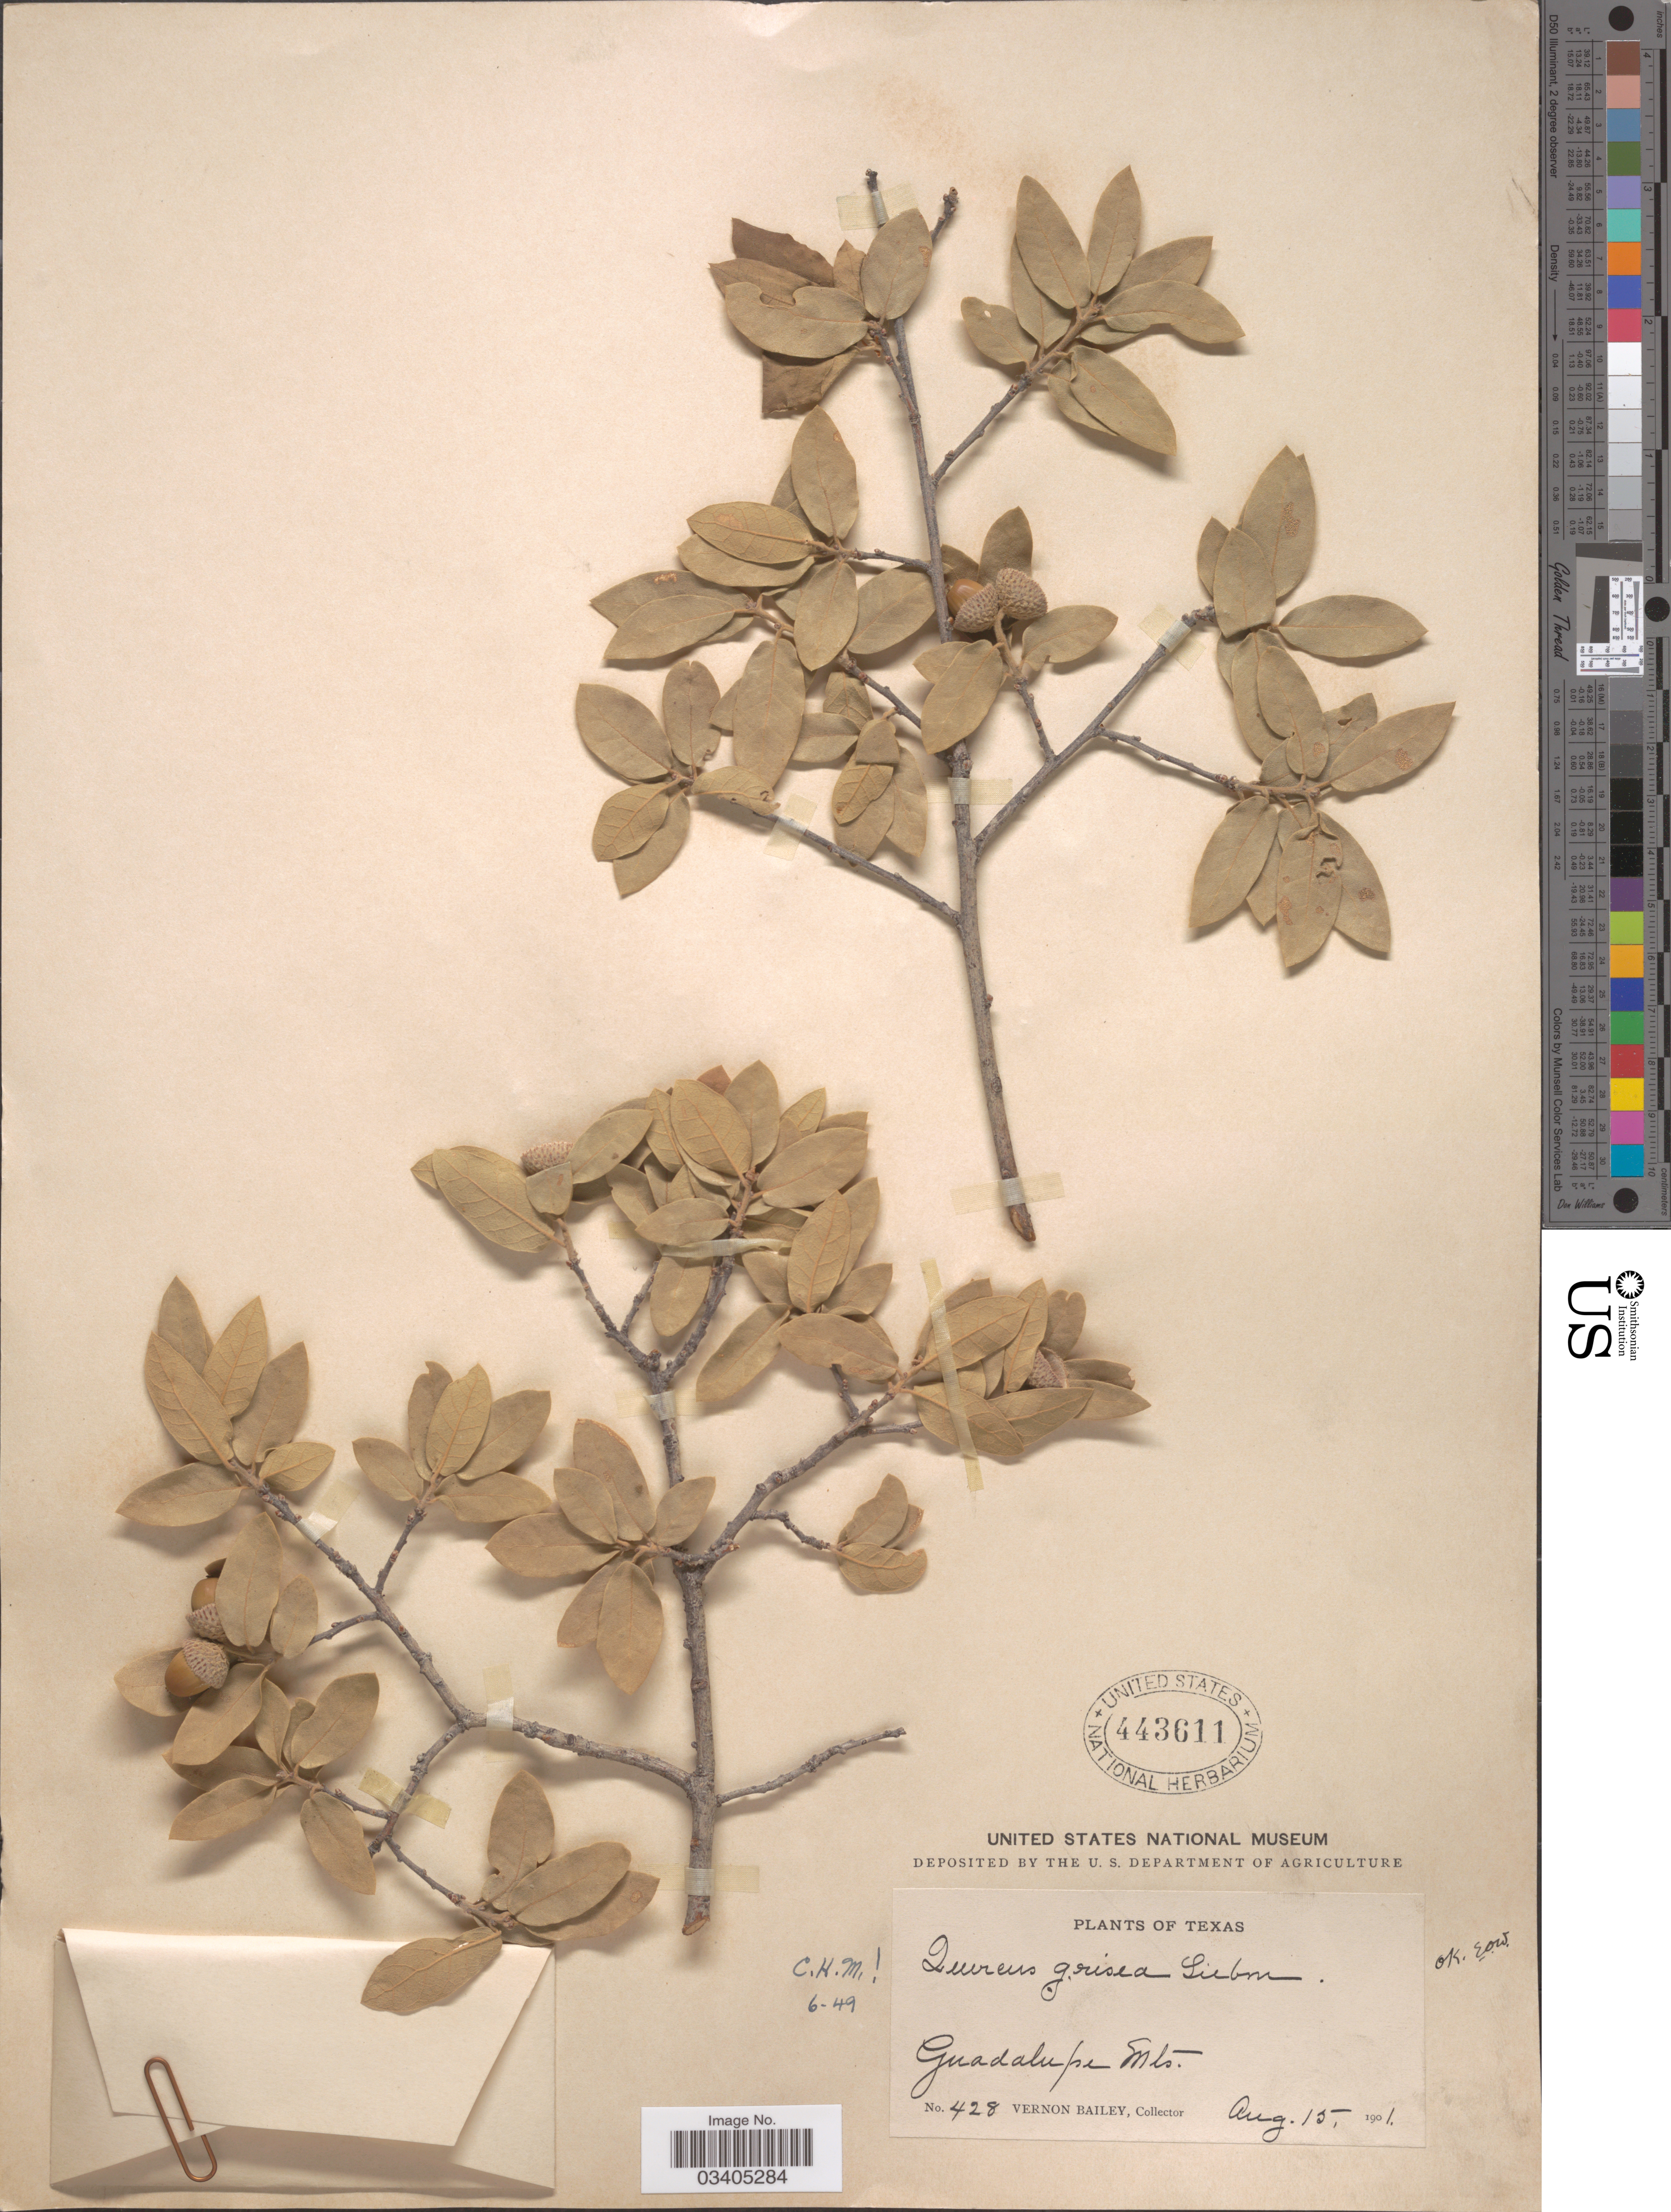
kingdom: Plantae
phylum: Tracheophyta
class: Magnoliopsida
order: Fagales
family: Fagaceae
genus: Quercus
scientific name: Quercus grisea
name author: Liebm.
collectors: V. O. Bailey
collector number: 428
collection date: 1901-08-15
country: United States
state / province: Texas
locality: Guadalupe Mts.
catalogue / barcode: US 443611